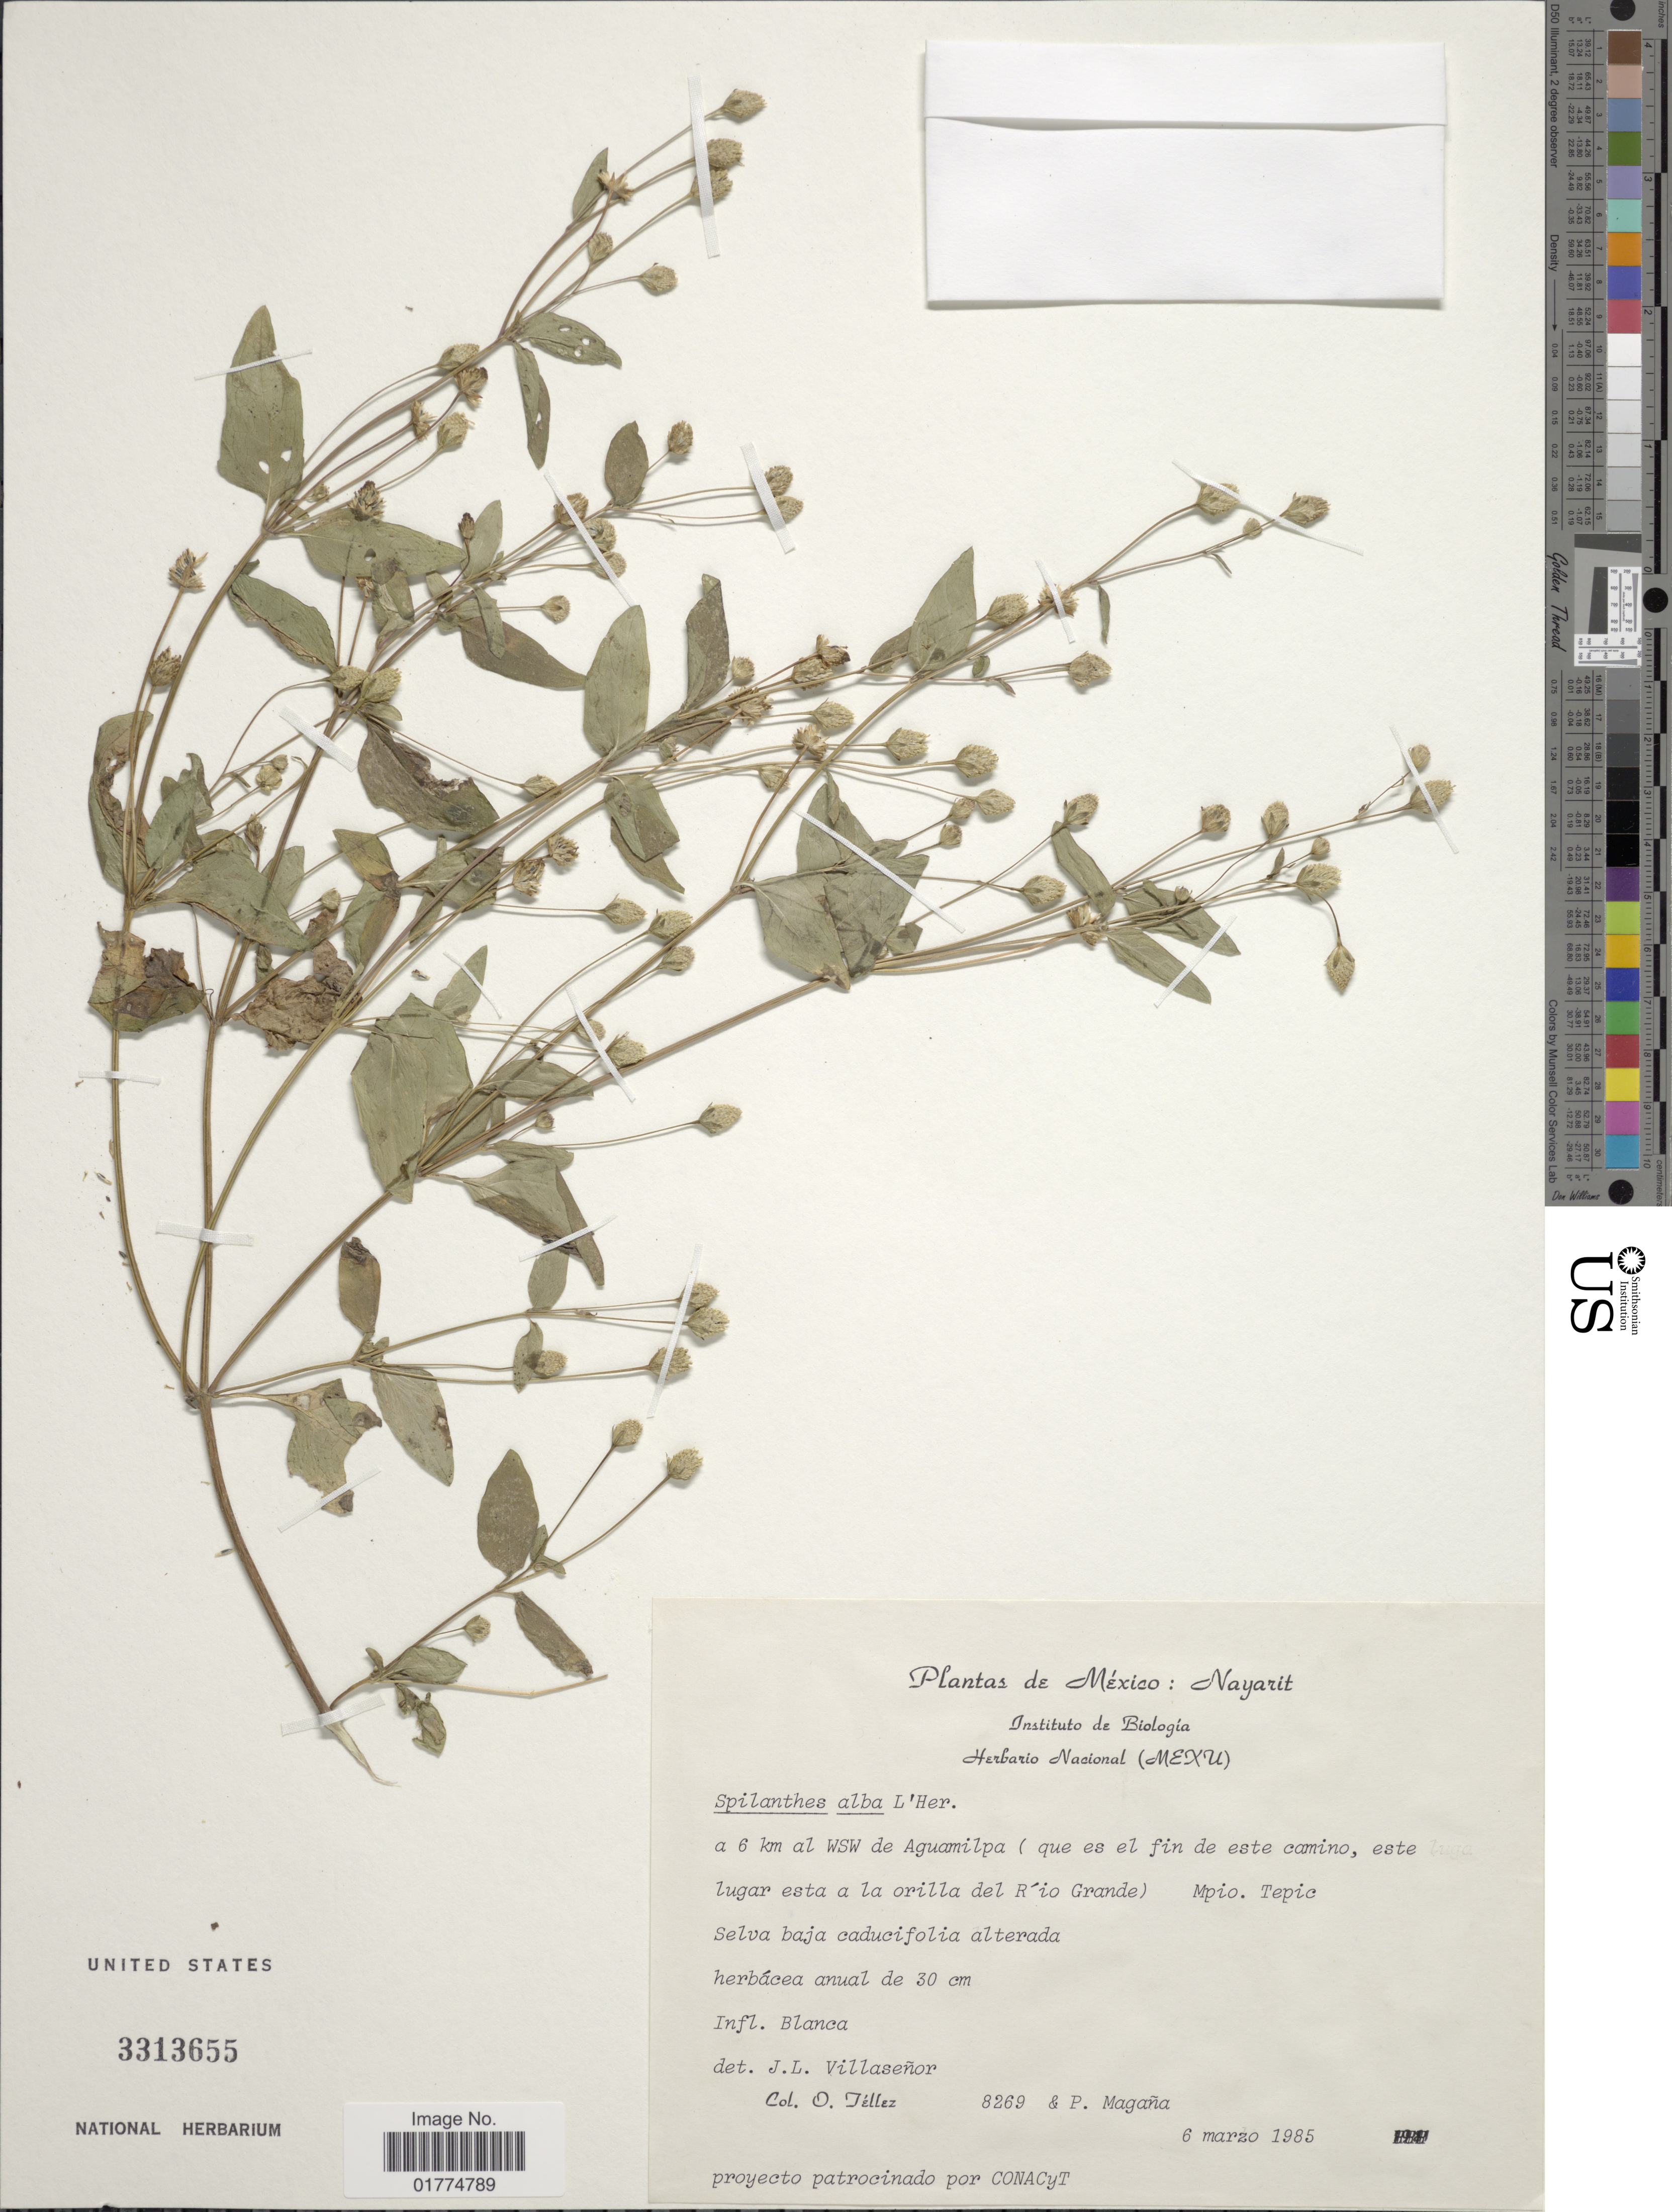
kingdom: Plantae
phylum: Tracheophyta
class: Magnoliopsida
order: Asterales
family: Asteraceae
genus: Acmella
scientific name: Acmella alba var. alba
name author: (L'Hér.) R.K. Jansen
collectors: O. Tellez & P. Magaña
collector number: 8269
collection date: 1985-03-06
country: Mexico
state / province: Nayarit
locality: A 6 km al WSW de Aguamilpa (que es el fin de este camino, este lugar esta a la orilla del R'io Grande). Mpio. Tepic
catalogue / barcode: US 3313655